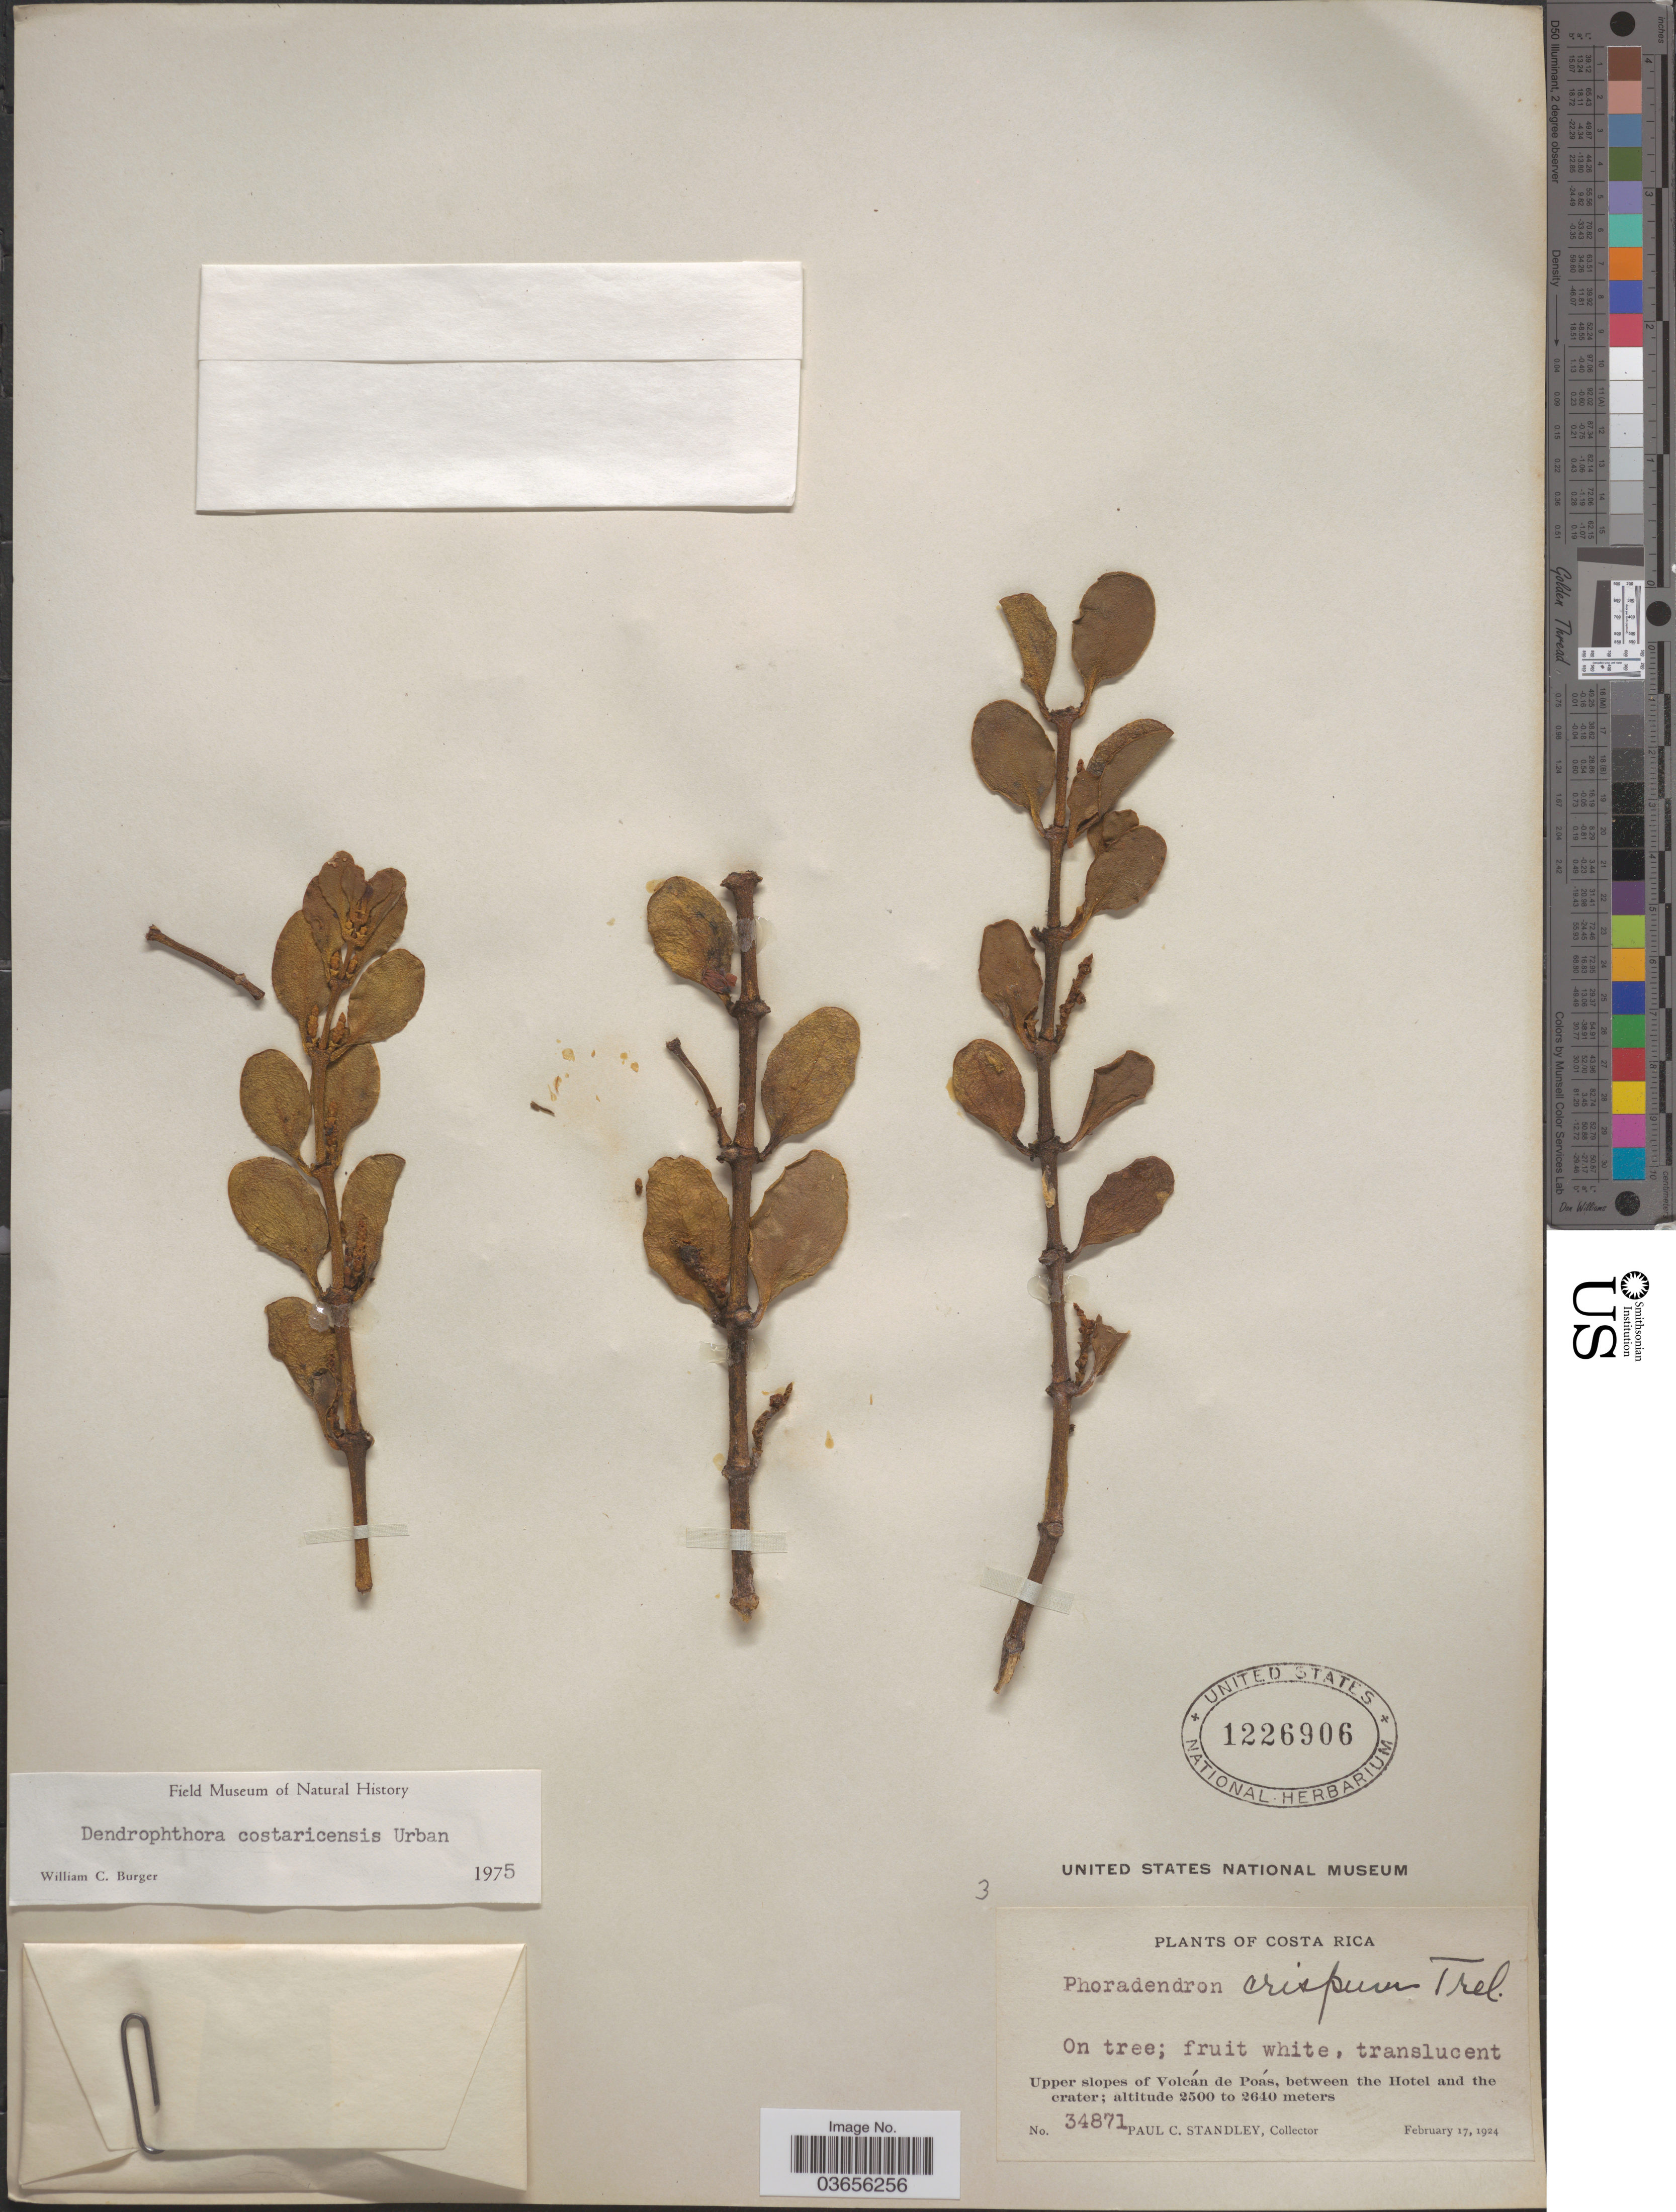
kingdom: Plantae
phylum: Tracheophyta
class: Magnoliopsida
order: Santalales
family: Viscaceae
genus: Dendrophthora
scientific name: Dendrophthora costaricensis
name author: Urb.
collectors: P. C. Standley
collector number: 34871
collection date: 1924-02-17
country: Costa Rica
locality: Upper slopes of Volcán de Poás, between the Hotel and the crater.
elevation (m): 2500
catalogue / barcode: US 1226906